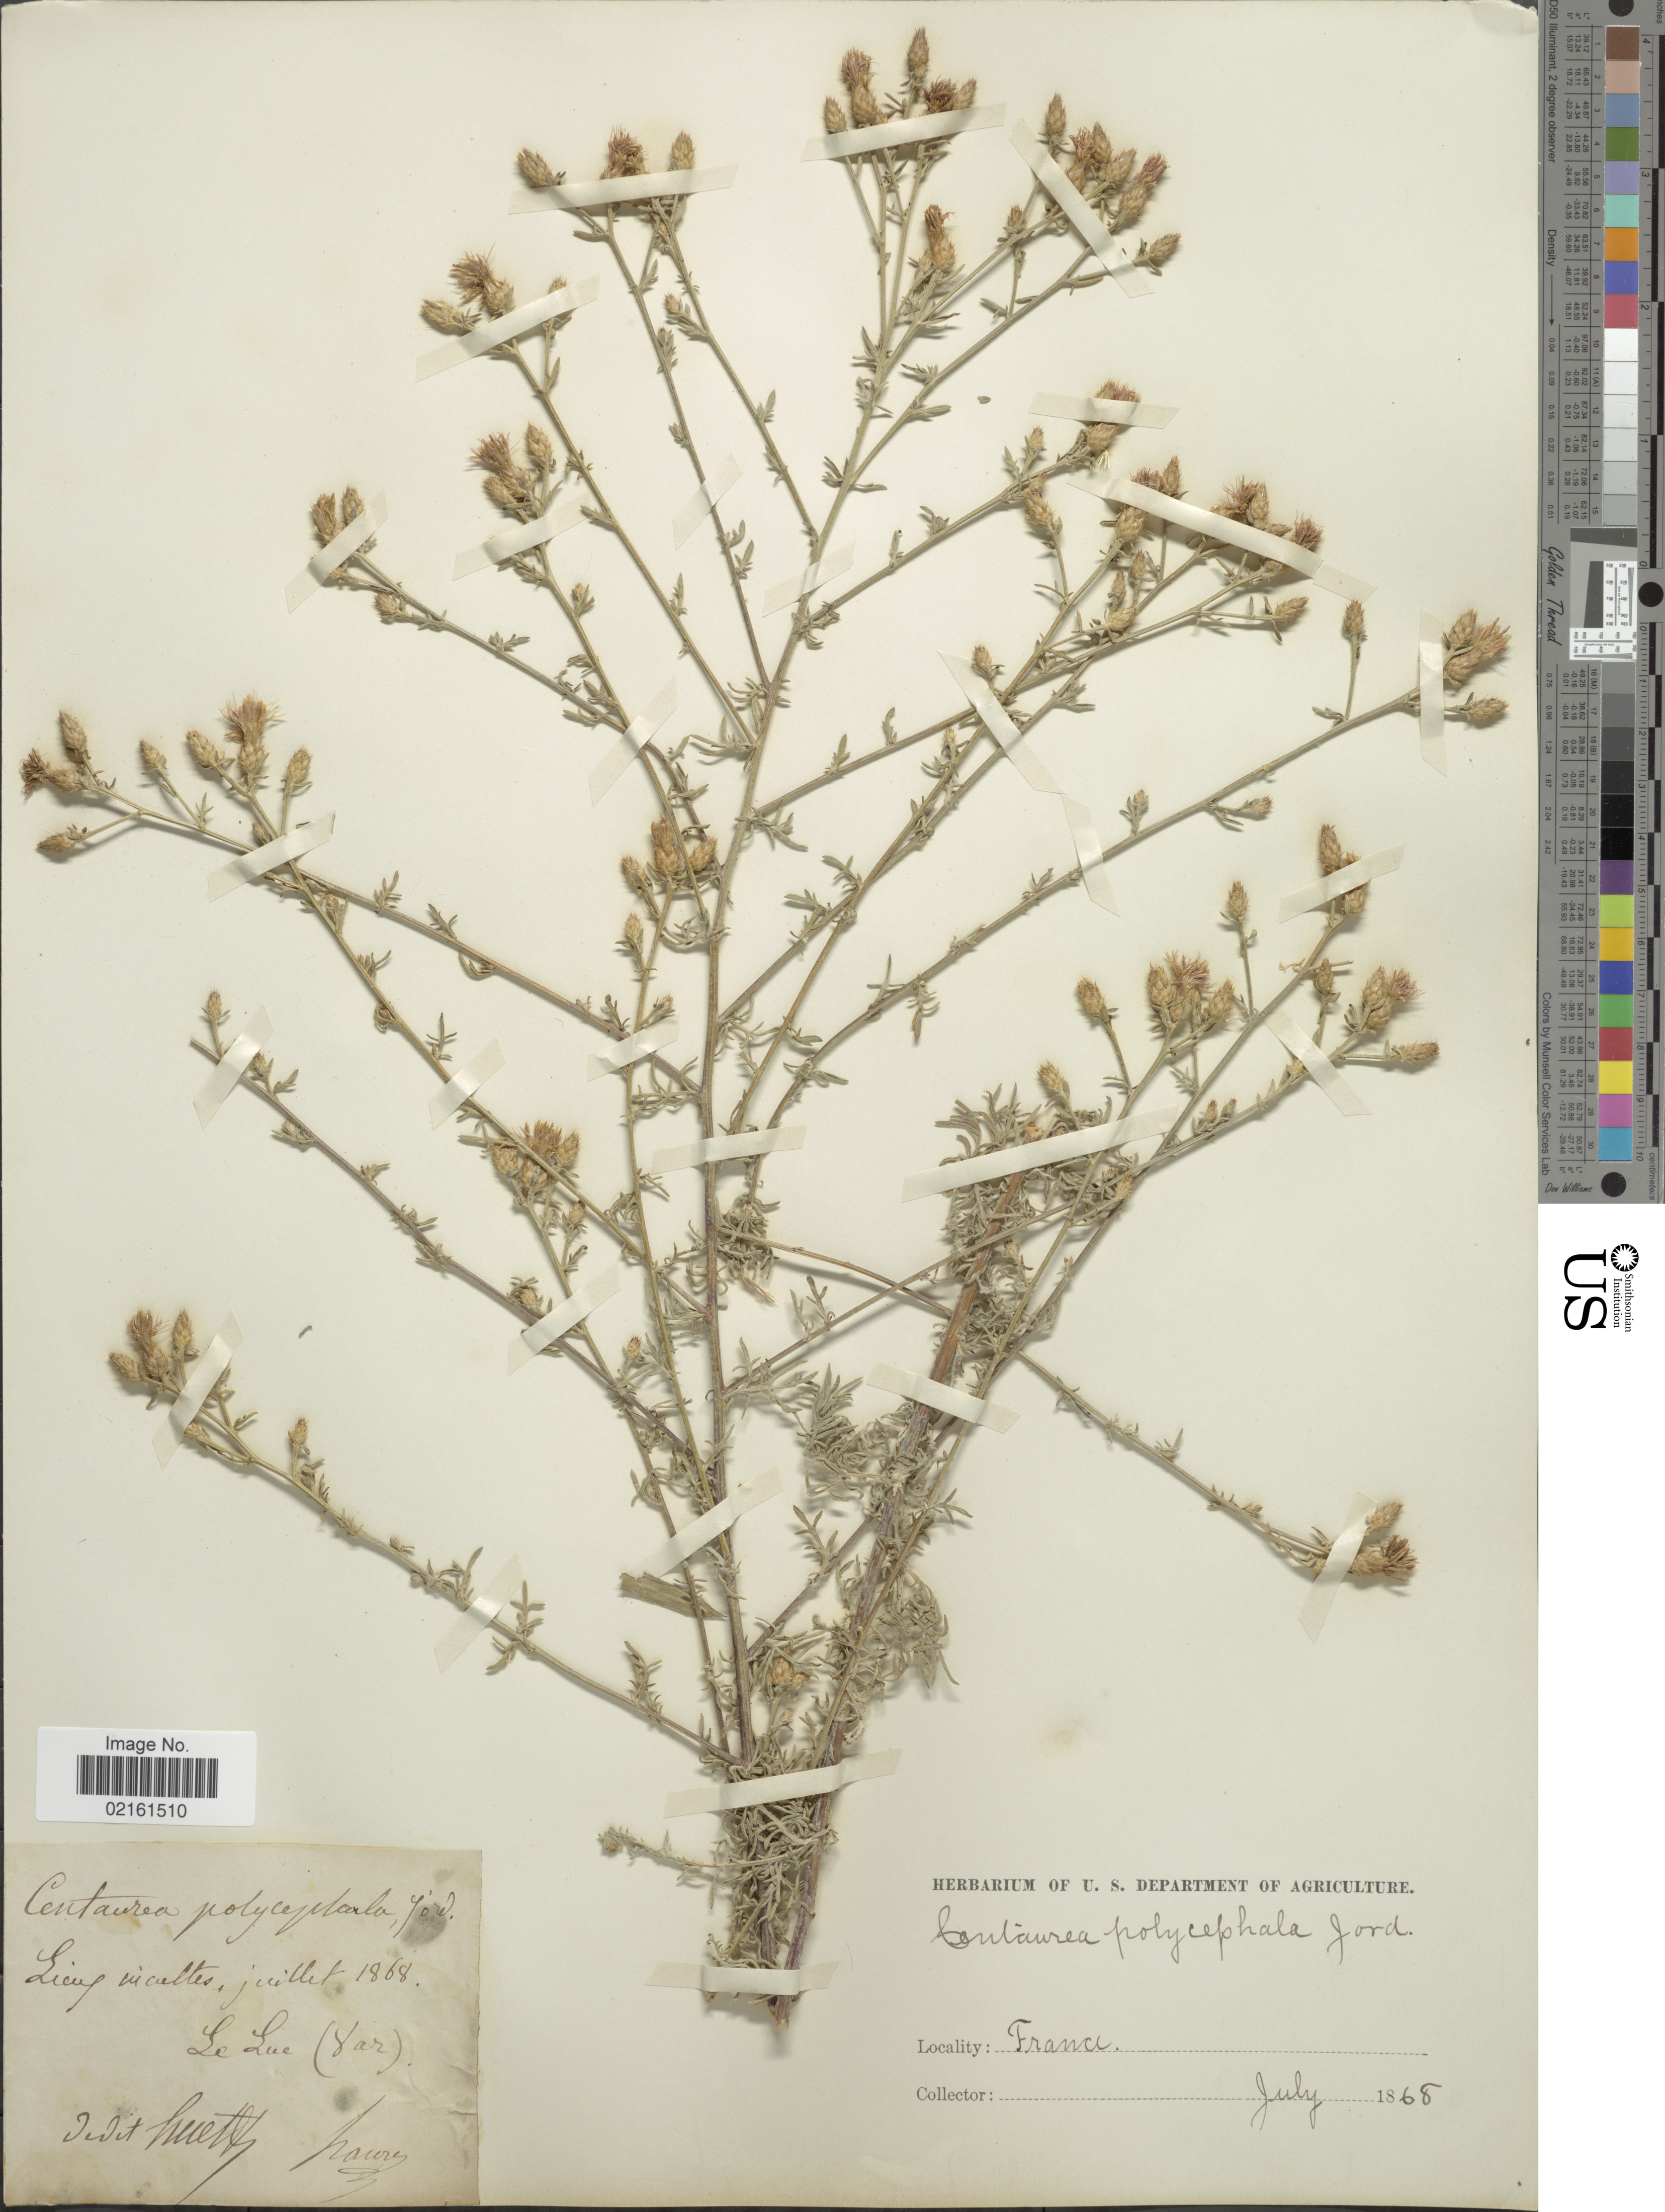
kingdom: Plantae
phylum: Tracheophyta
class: Magnoliopsida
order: Asterales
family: Asteraceae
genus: Centaurea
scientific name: Centaurea paniculata subsp. polycephala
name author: (Jord.) Nyman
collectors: -. Huet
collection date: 1868-07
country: France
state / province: Provence-Alpes-Côte d'Azur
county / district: Var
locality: Le Lue (Var)